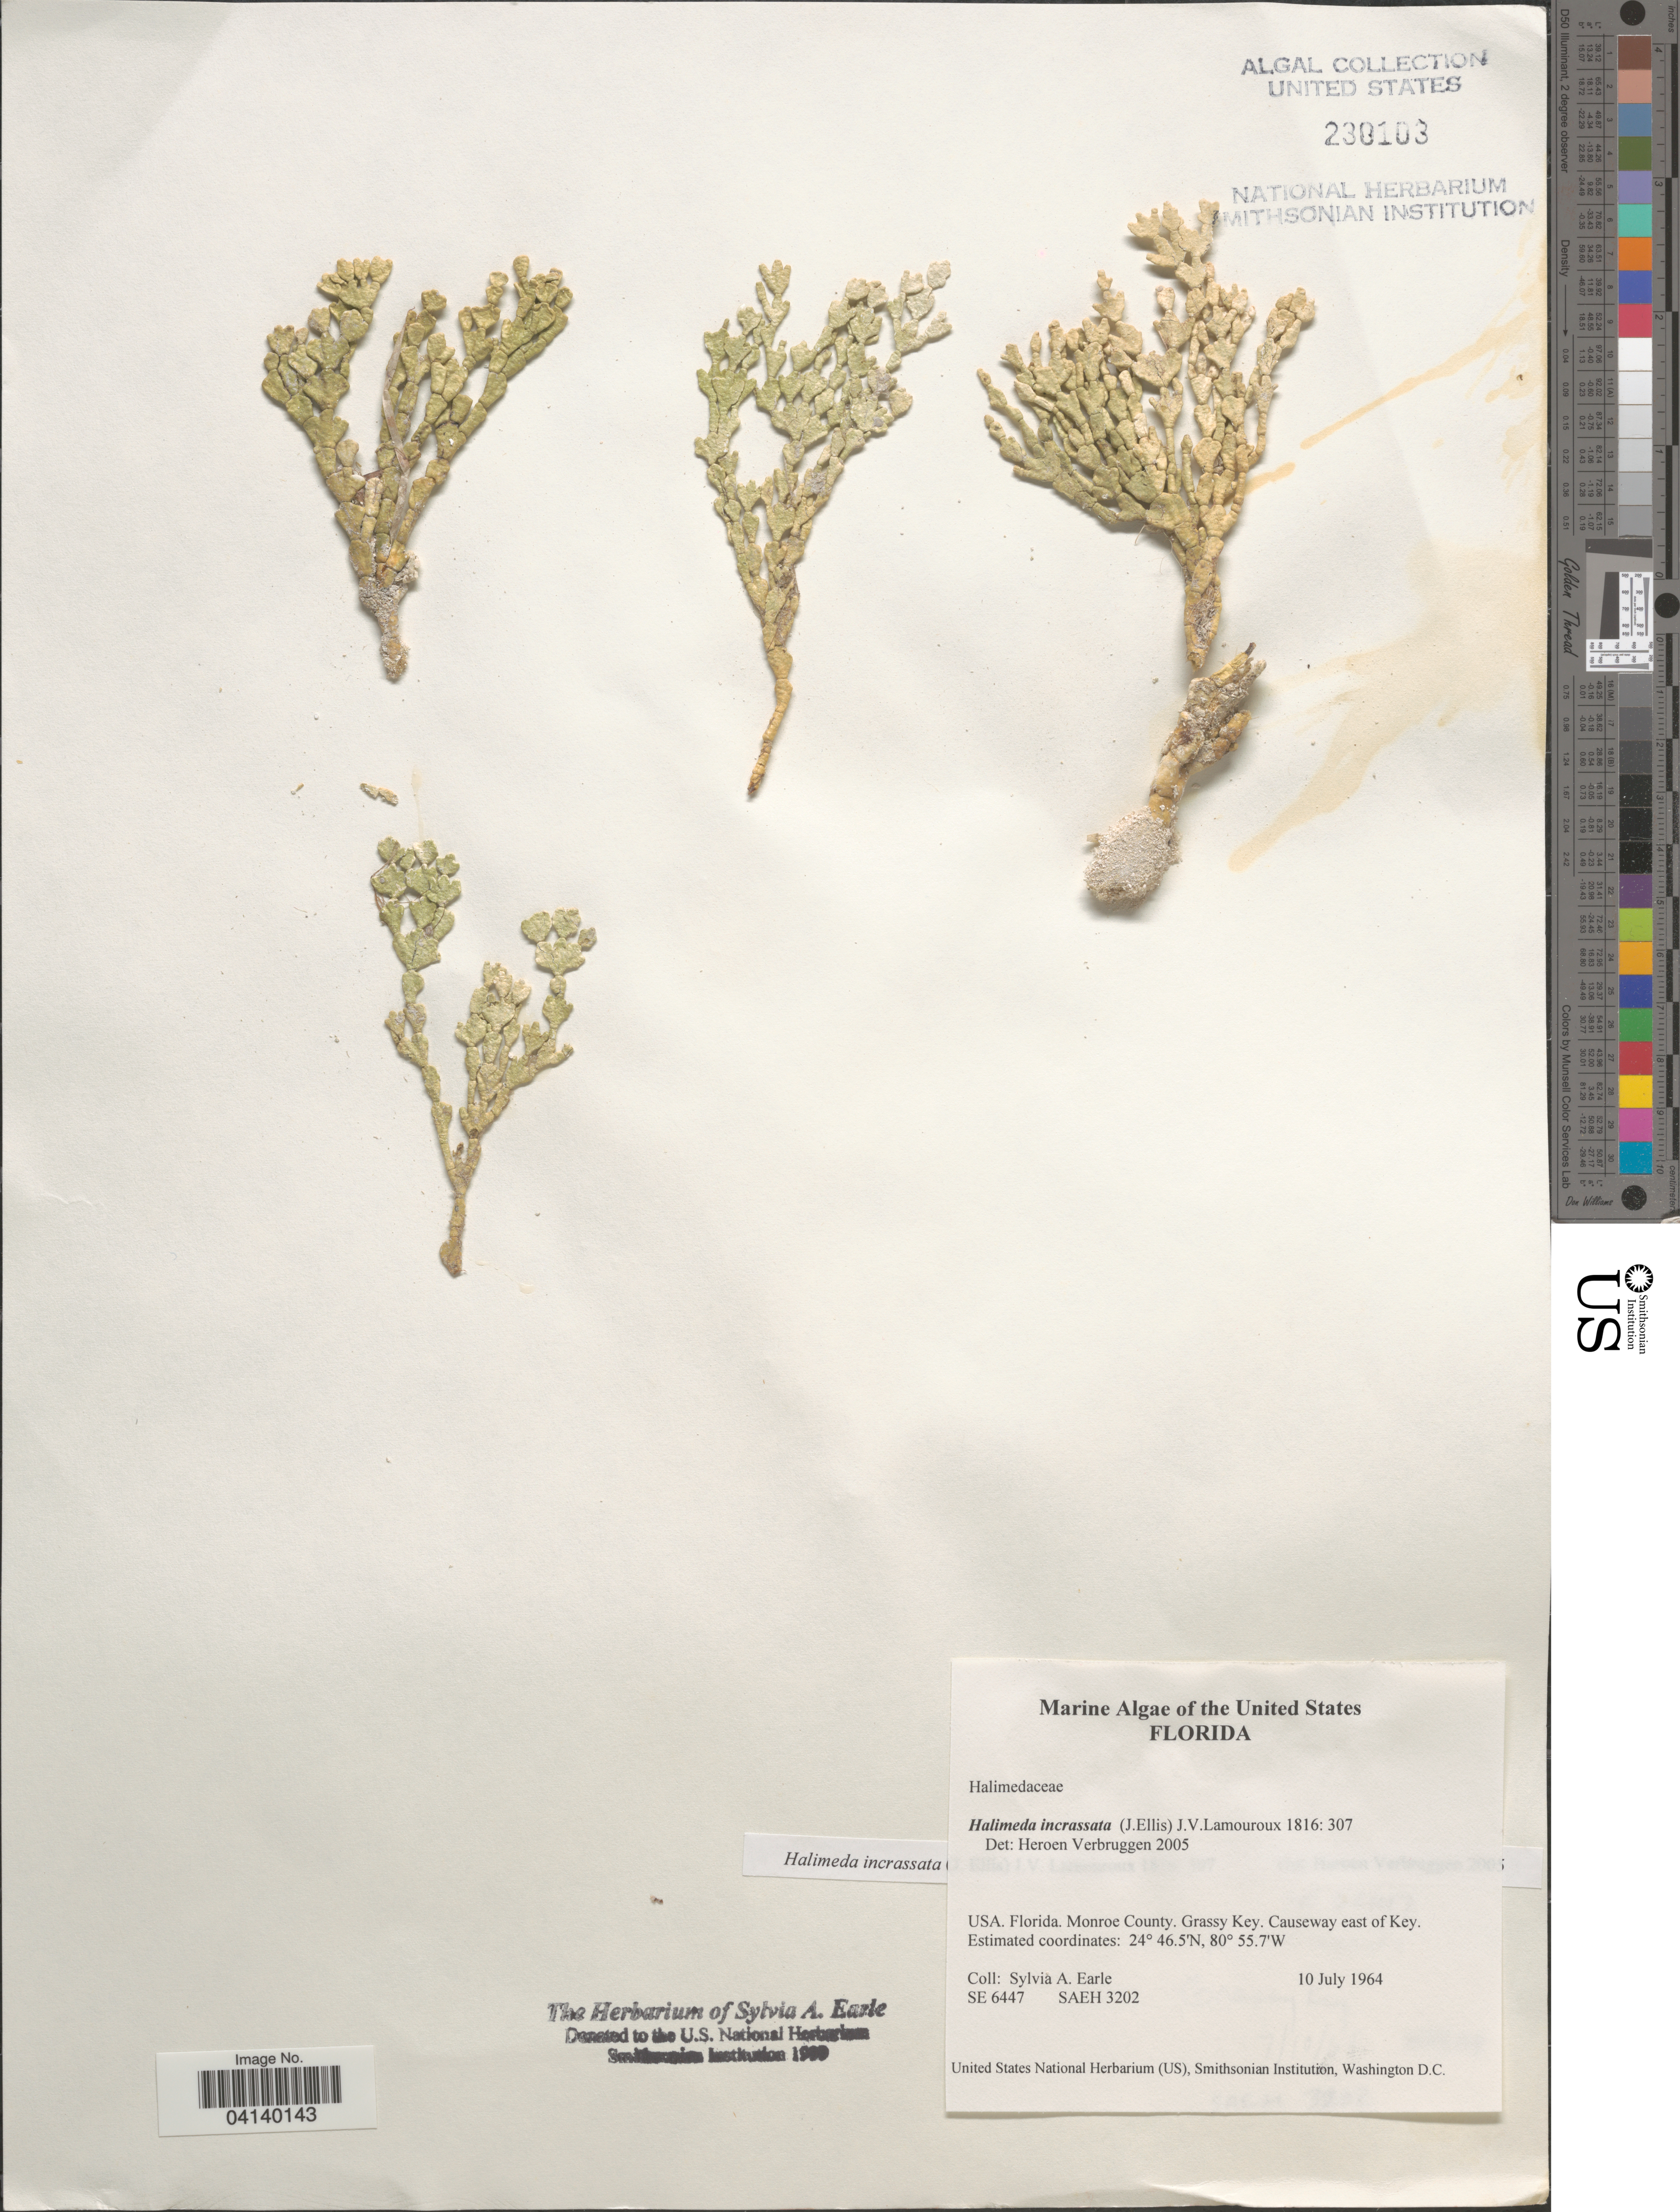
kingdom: Plantae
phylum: Chlorophyta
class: Ulvophyceae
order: Bryopsidales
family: Halimedaceae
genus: Halimeda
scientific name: Halimeda incrassata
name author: (J. Ellis) J.V.Lamouroux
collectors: S. A. Earle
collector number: SE6447/SAEH3202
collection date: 1964-07-10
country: United States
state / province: Florida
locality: Monroe County. Grassy Key. Causeway east of Key.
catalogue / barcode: US 230103